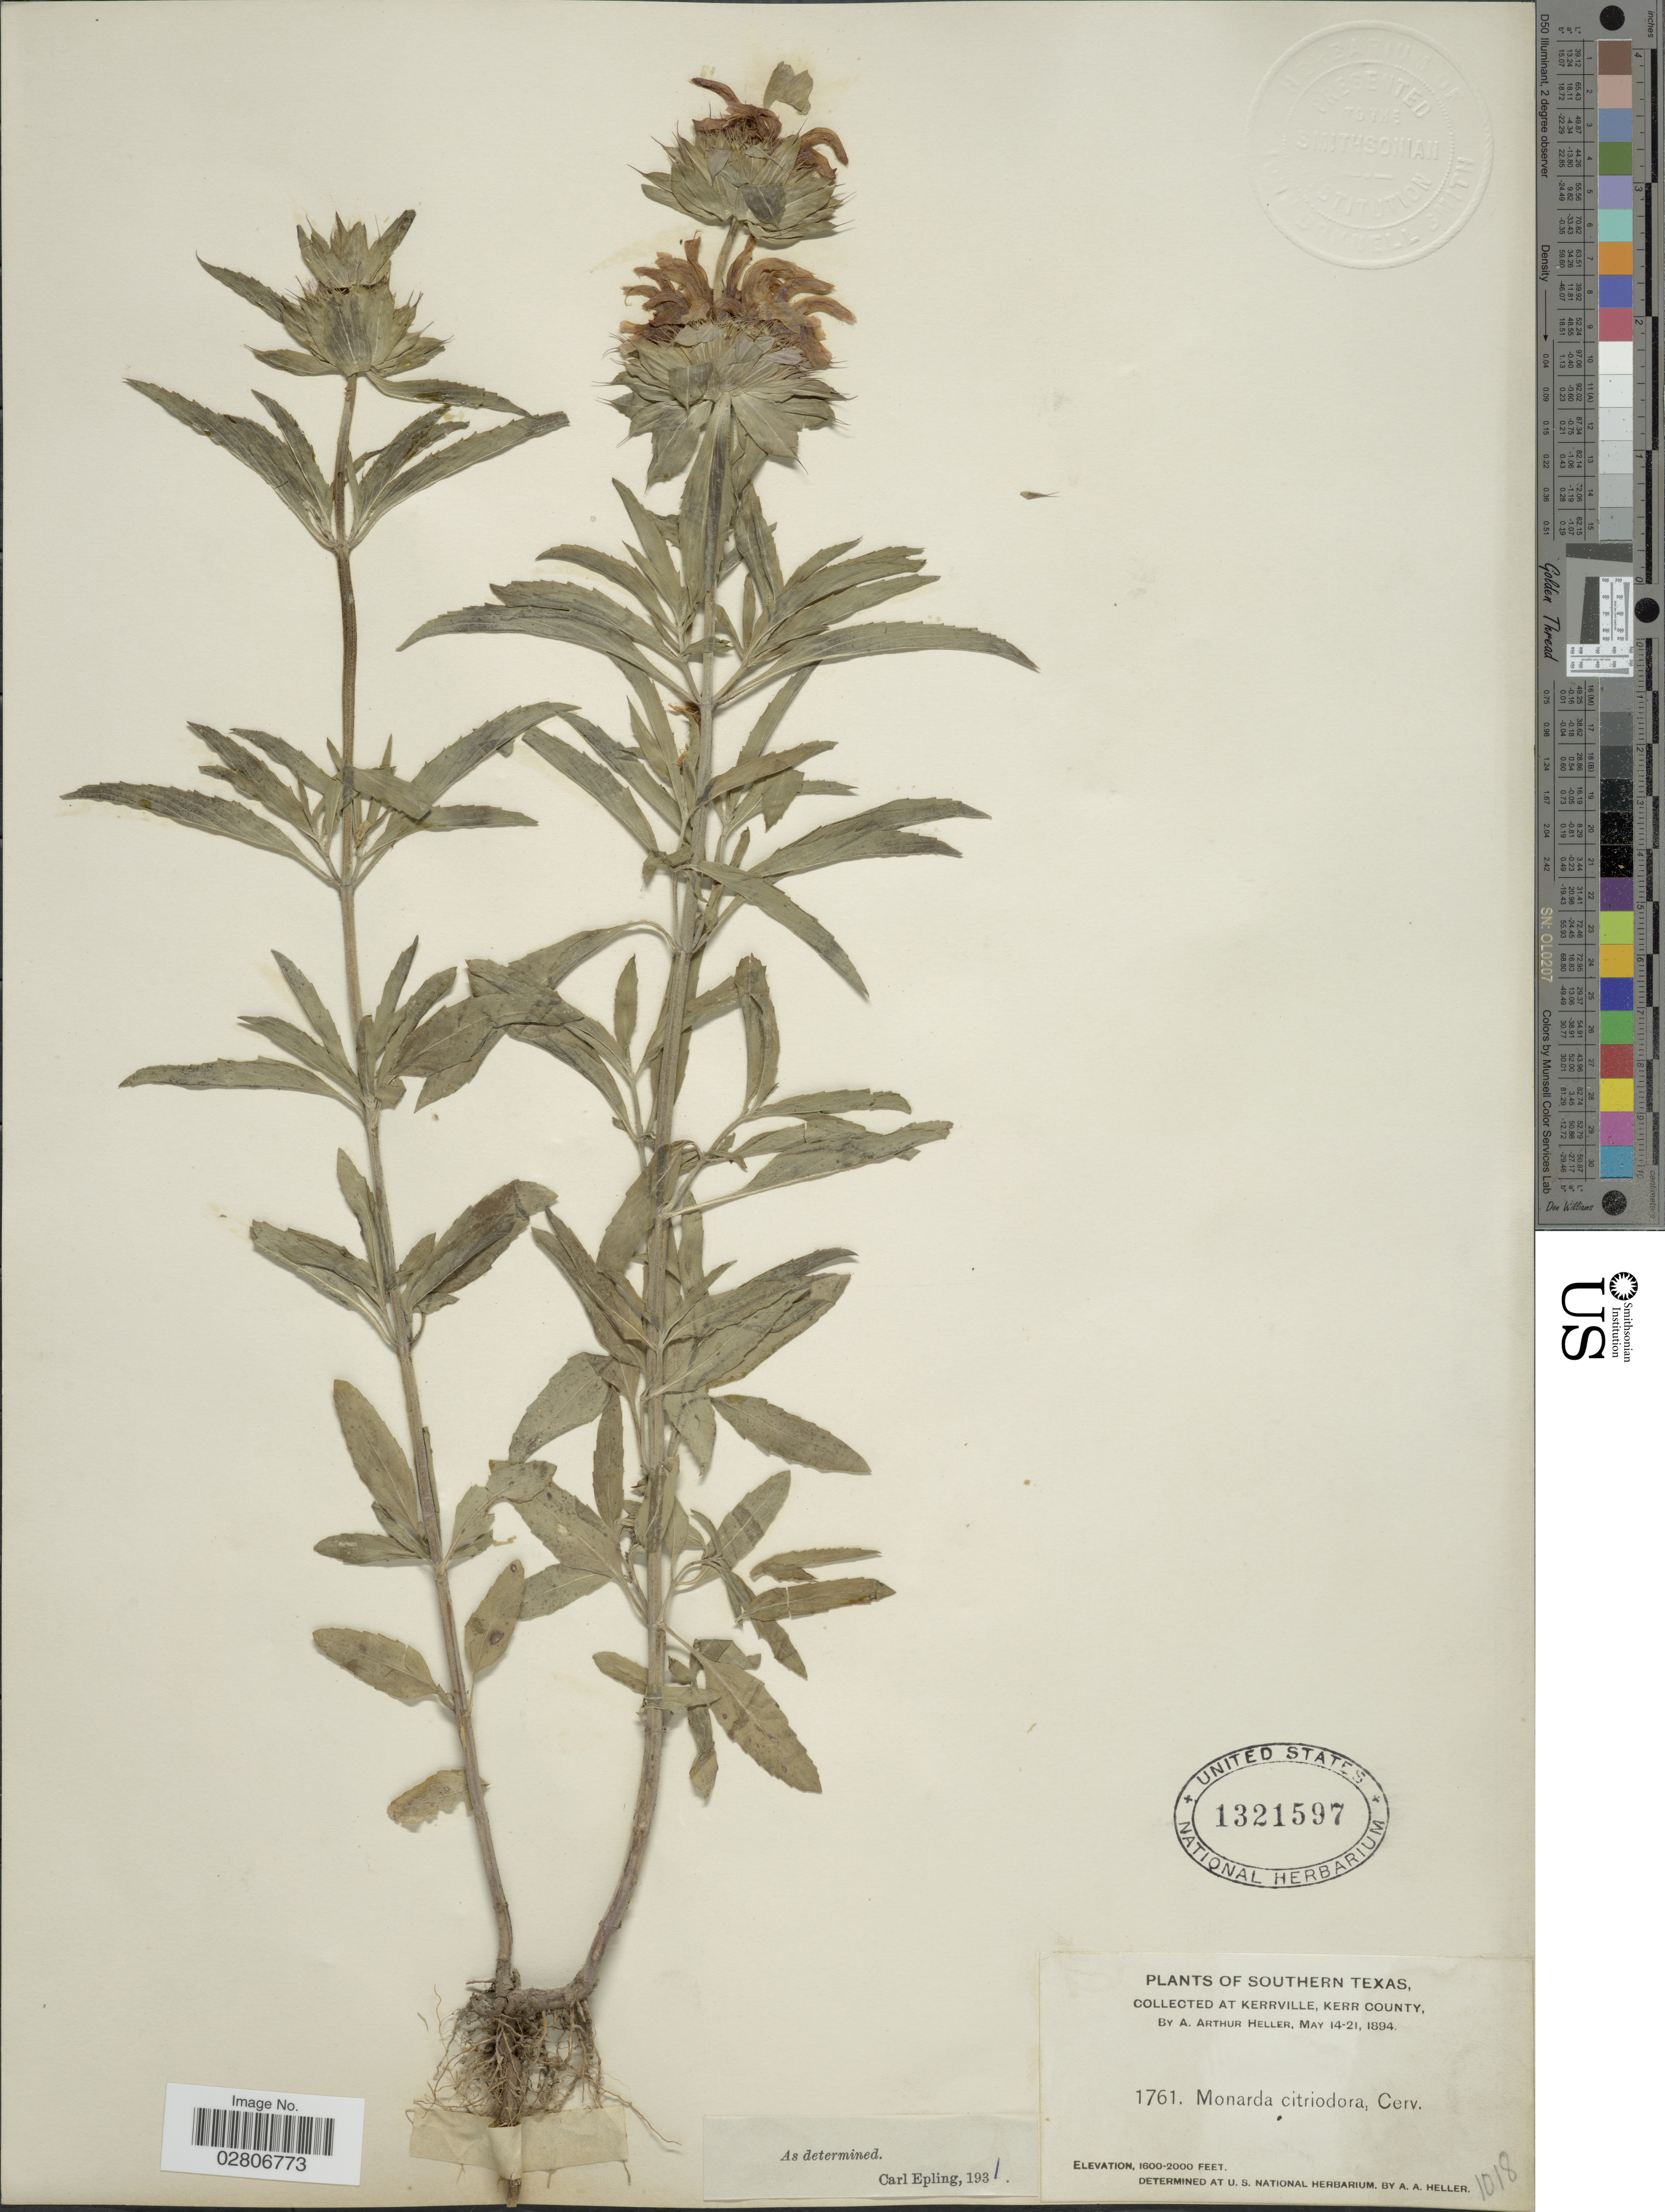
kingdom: Plantae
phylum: Tracheophyta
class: Magnoliopsida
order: Lamiales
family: Lamiaceae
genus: Monarda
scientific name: Monarda citriodora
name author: Cerv. ex Lag.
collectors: A. A. Heller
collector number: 1761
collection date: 1894-05-14/1894-05-21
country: United States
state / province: Texas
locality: Southern Texas, Kerrville, Kerr County.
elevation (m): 488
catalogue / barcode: US 1321597